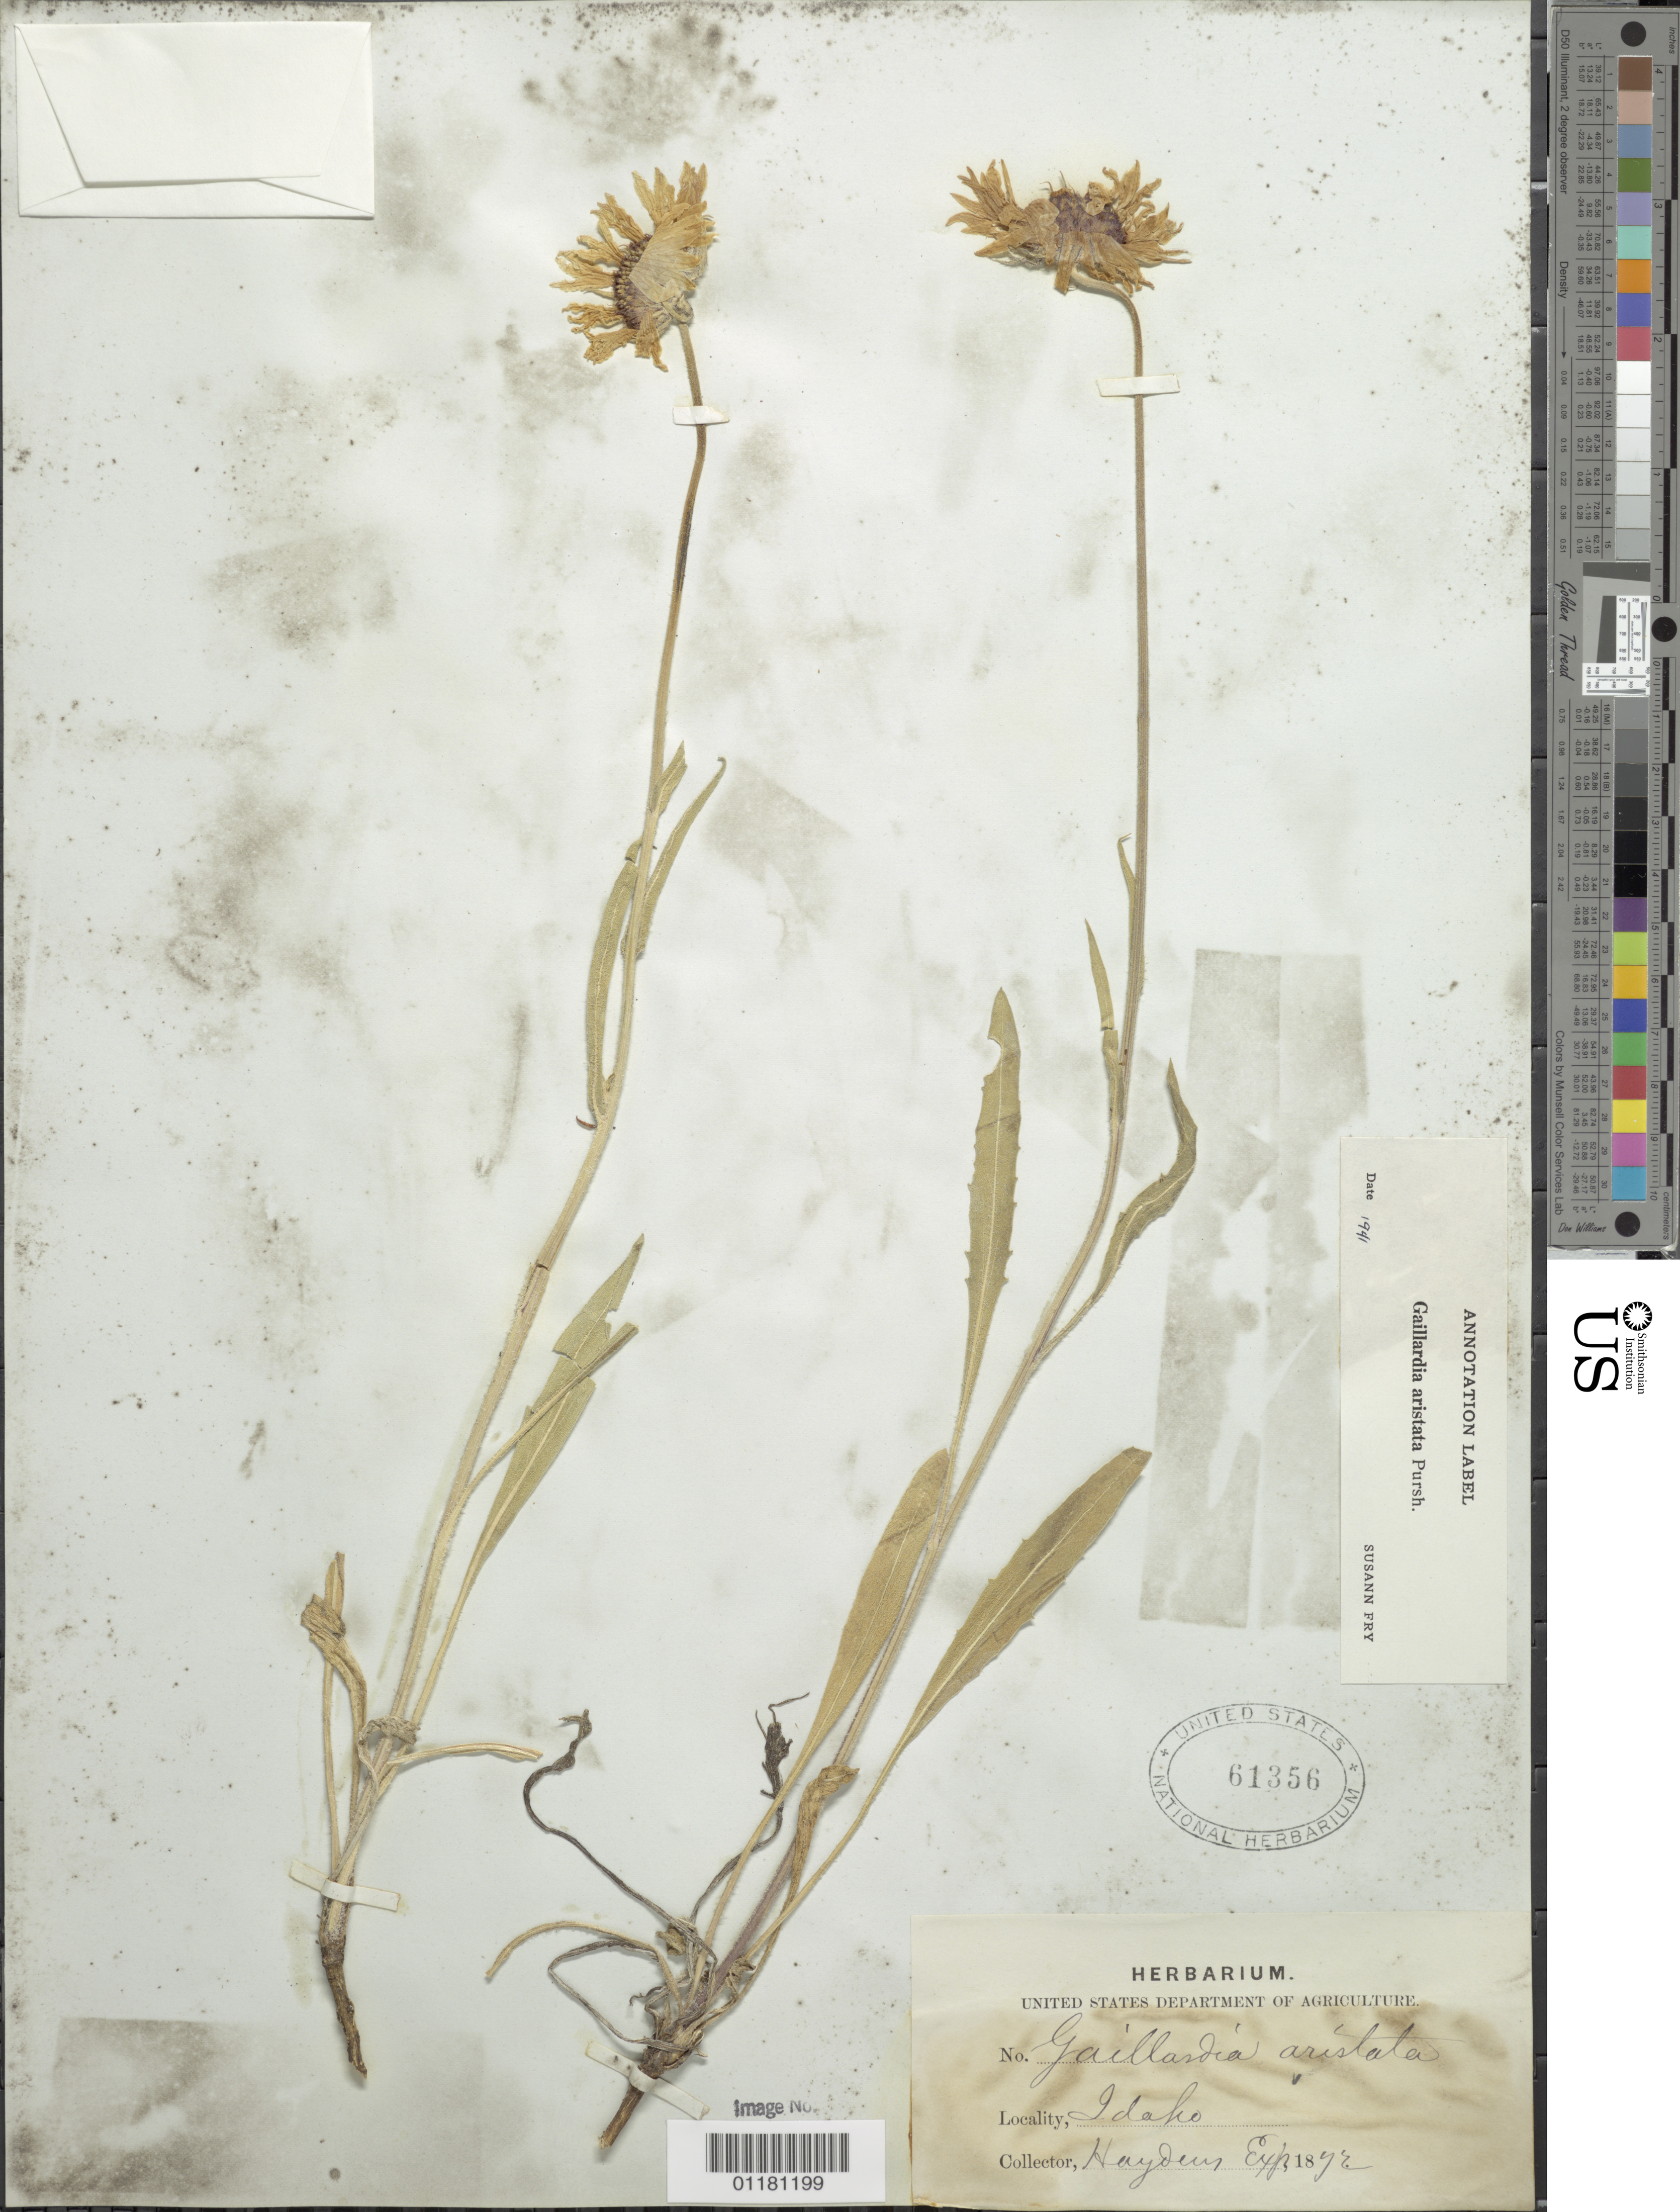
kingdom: Plantae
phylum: Tracheophyta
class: Magnoliopsida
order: Asterales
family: Asteraceae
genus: Gaillardia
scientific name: Gaillardia aristata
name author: Pursh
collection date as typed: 1872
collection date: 1872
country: United States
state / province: Idaho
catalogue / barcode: US 61356